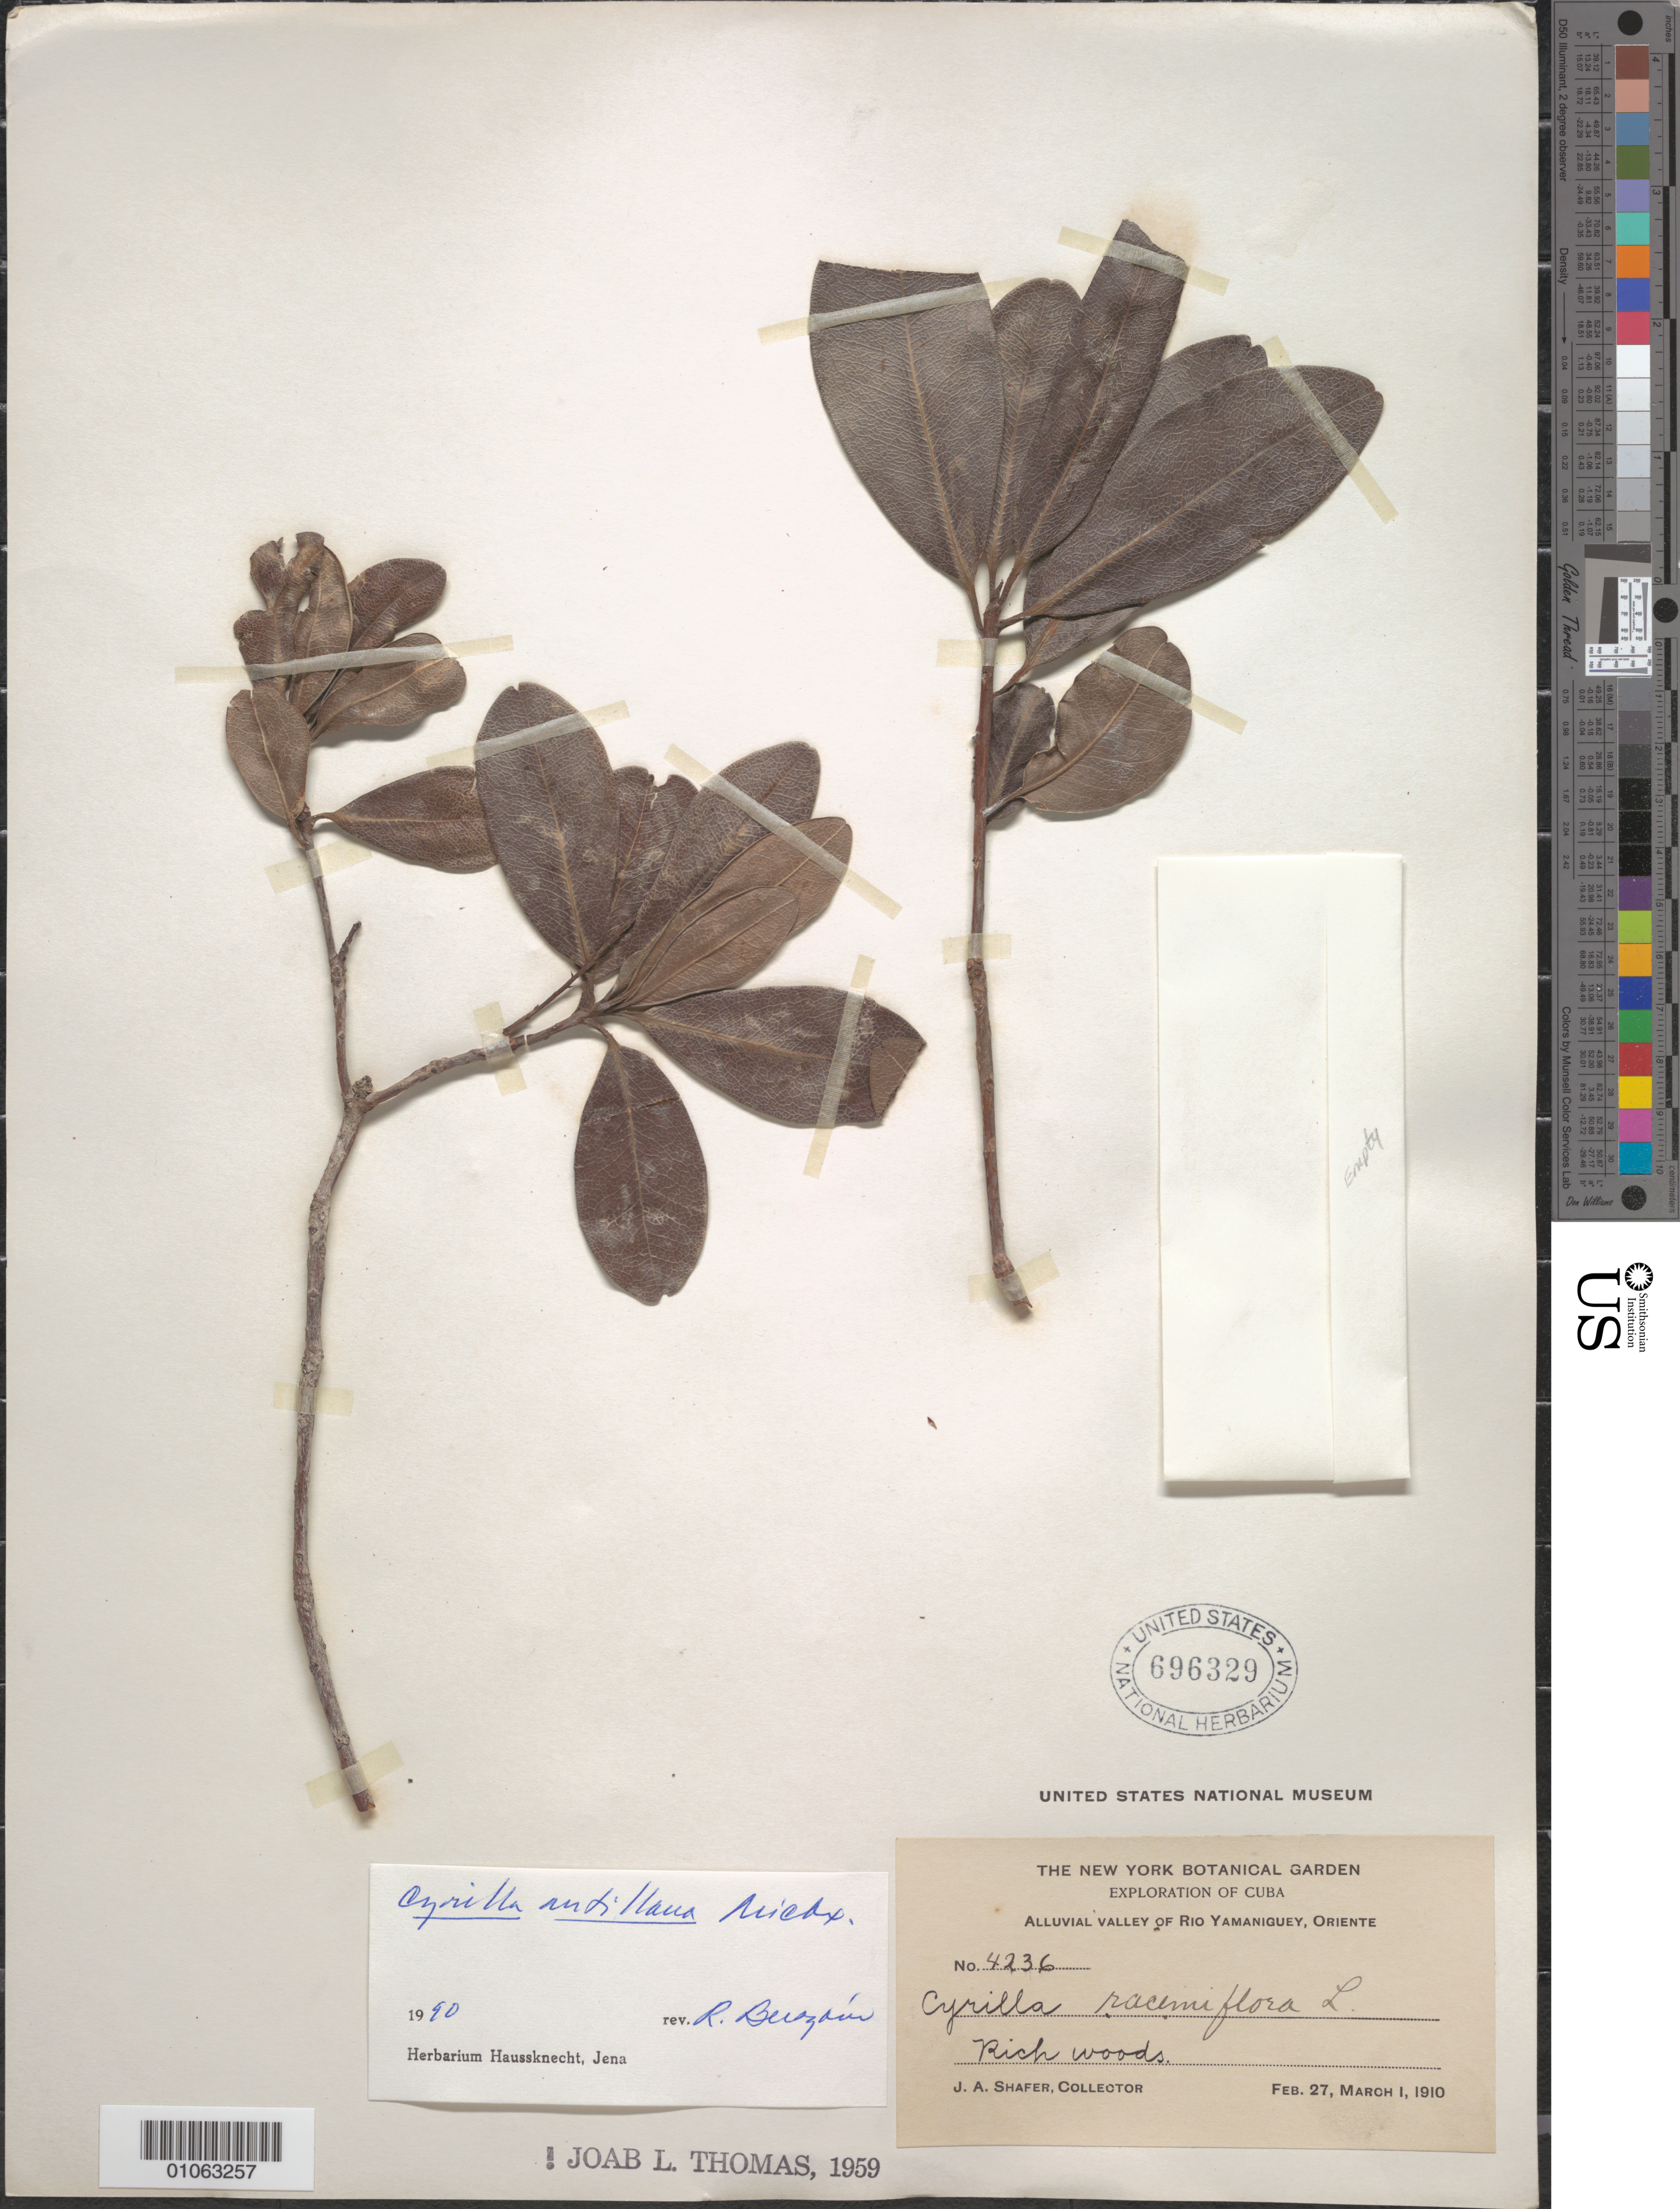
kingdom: Plantae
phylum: Tracheophyta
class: Magnoliopsida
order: Ericales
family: Cyrillaceae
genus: Cyrilla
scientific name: Cyrilla antillana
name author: Michx.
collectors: J. A. Shafer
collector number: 4236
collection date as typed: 27 Feb 1910 to 01 Mar 1910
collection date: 1910-02-27/1910-03-01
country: Cuba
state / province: Oriente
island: Cuba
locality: Alluvial valley of Rio Yamaniguey, Oriente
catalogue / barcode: US 696329